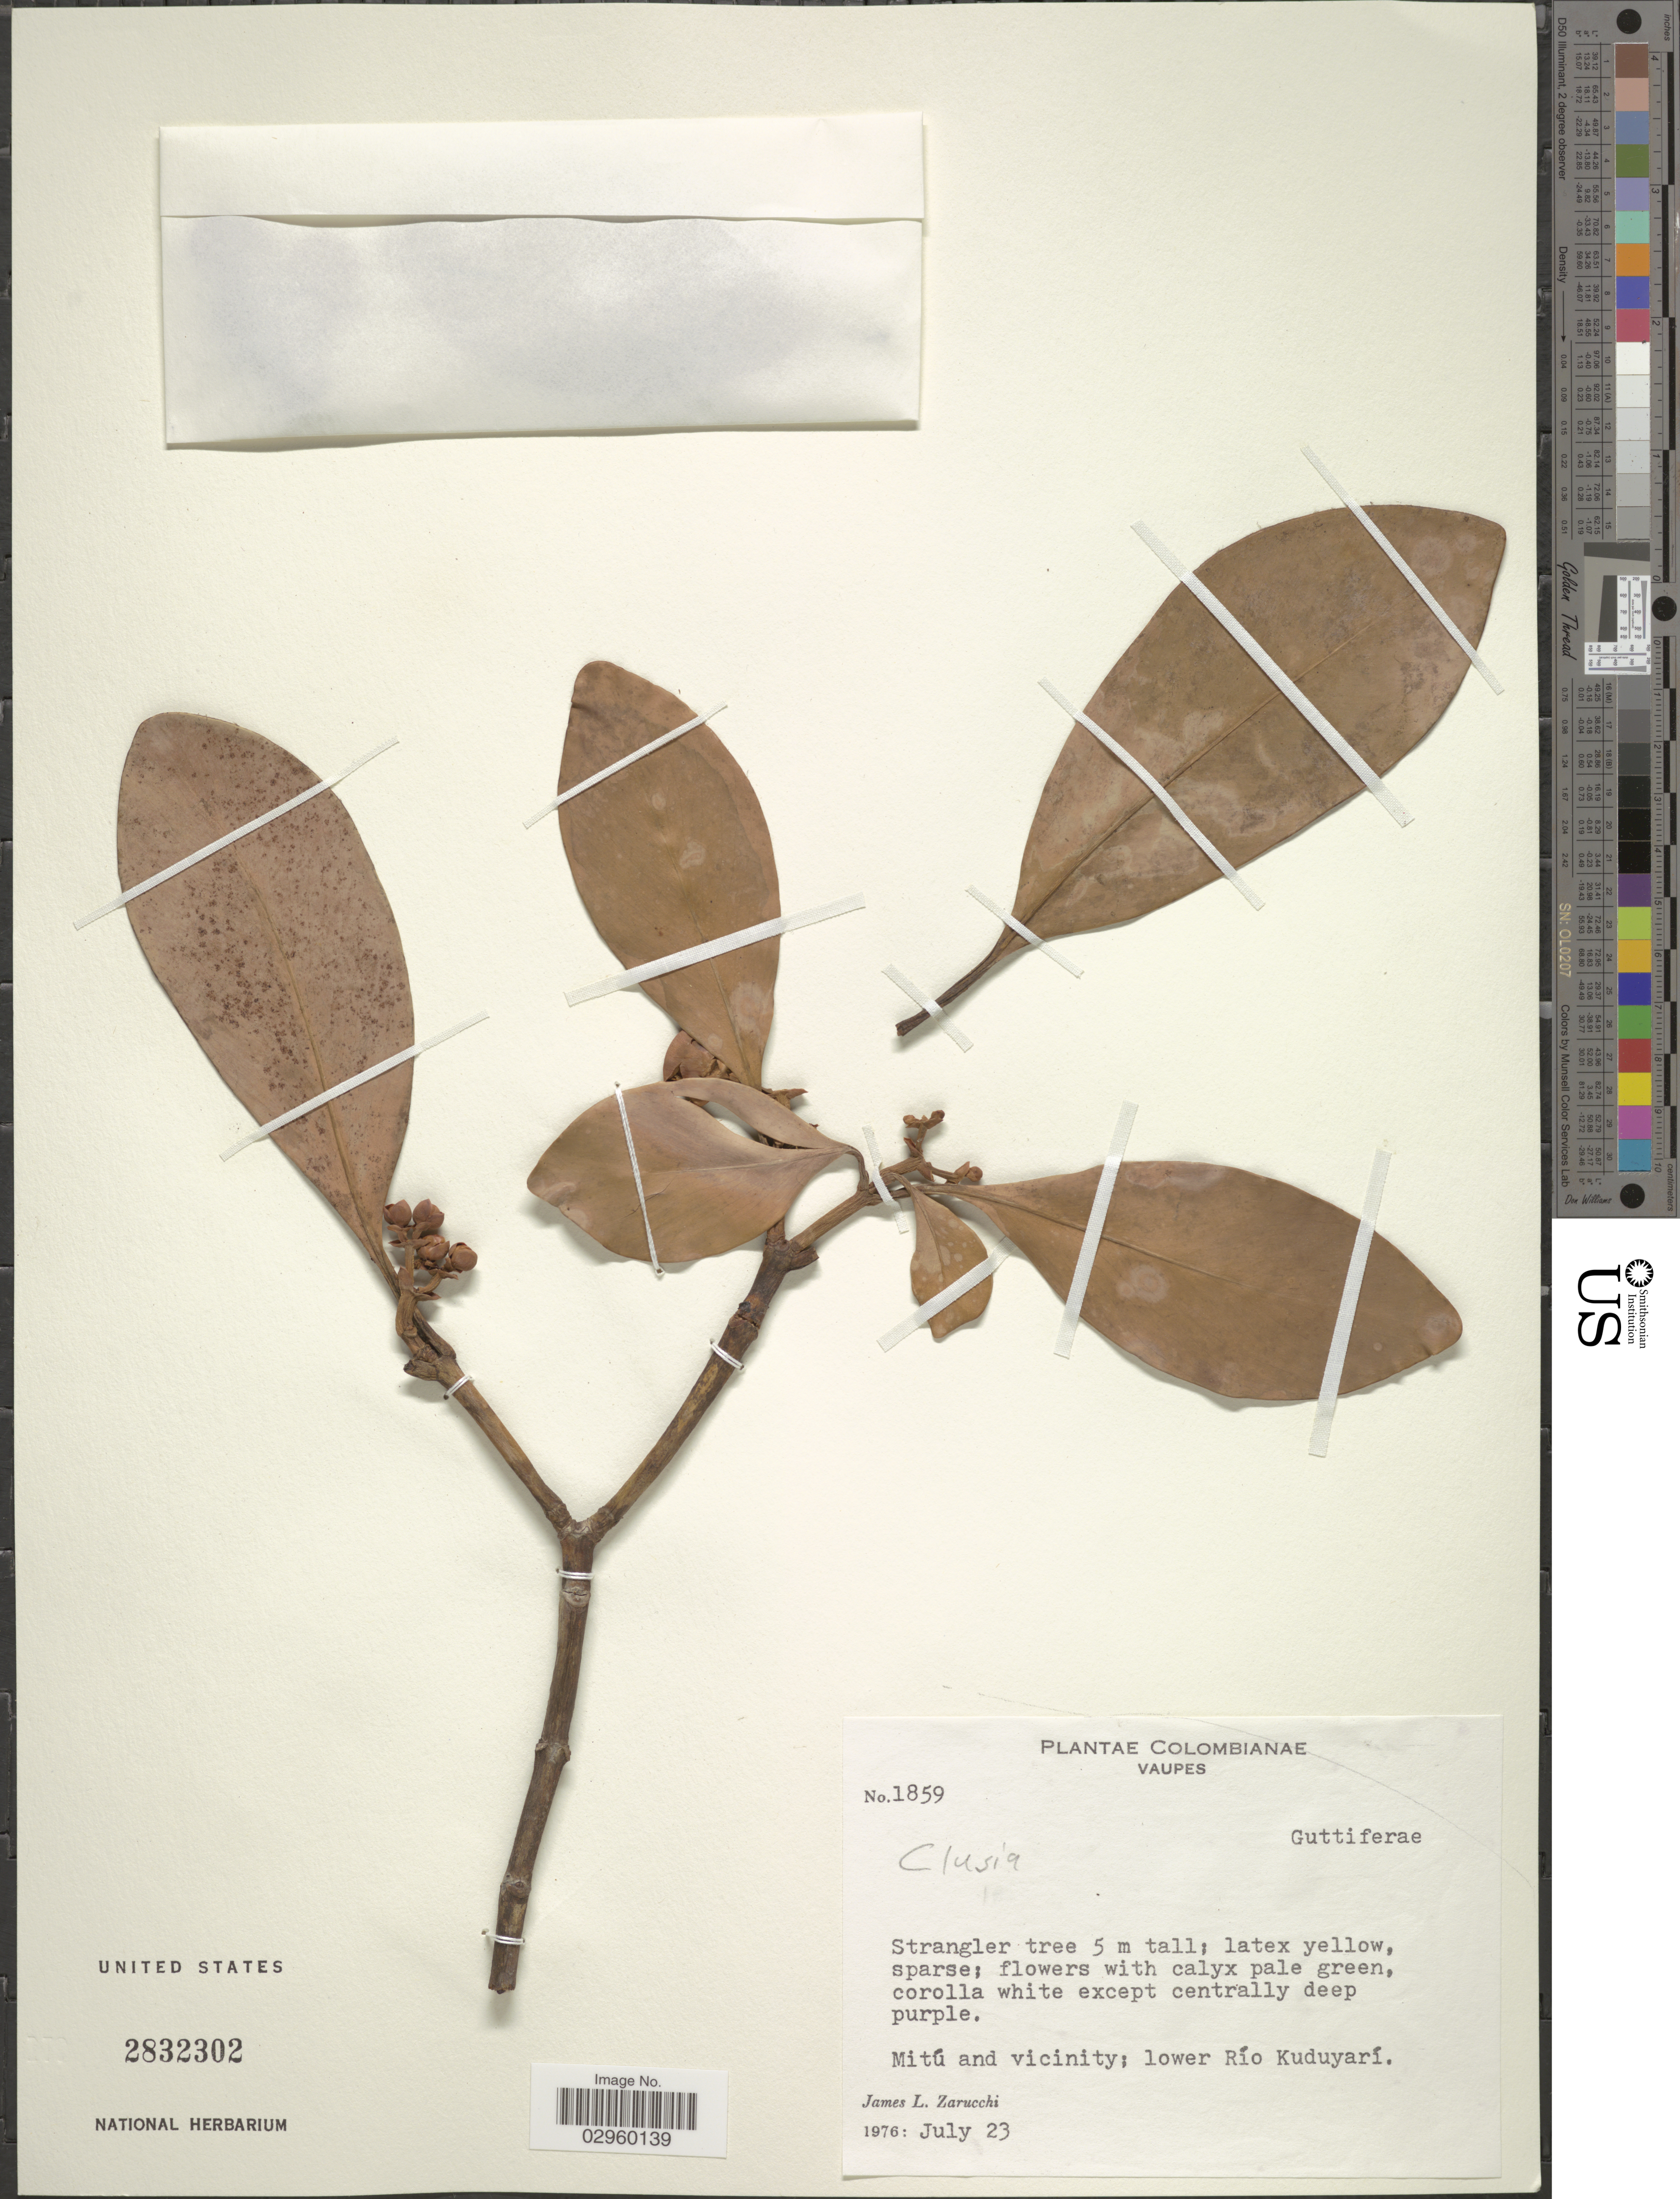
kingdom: Plantae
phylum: Tracheophyta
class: Magnoliopsida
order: Malpighiales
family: Clusiaceae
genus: Clusia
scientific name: Clusia sp.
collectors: J. L. Zarucchi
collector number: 1859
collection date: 1976-07-23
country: Colombia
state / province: Vaupés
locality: Mitú and vicinity; lower Río Kuduyarí.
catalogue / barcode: US 2832302